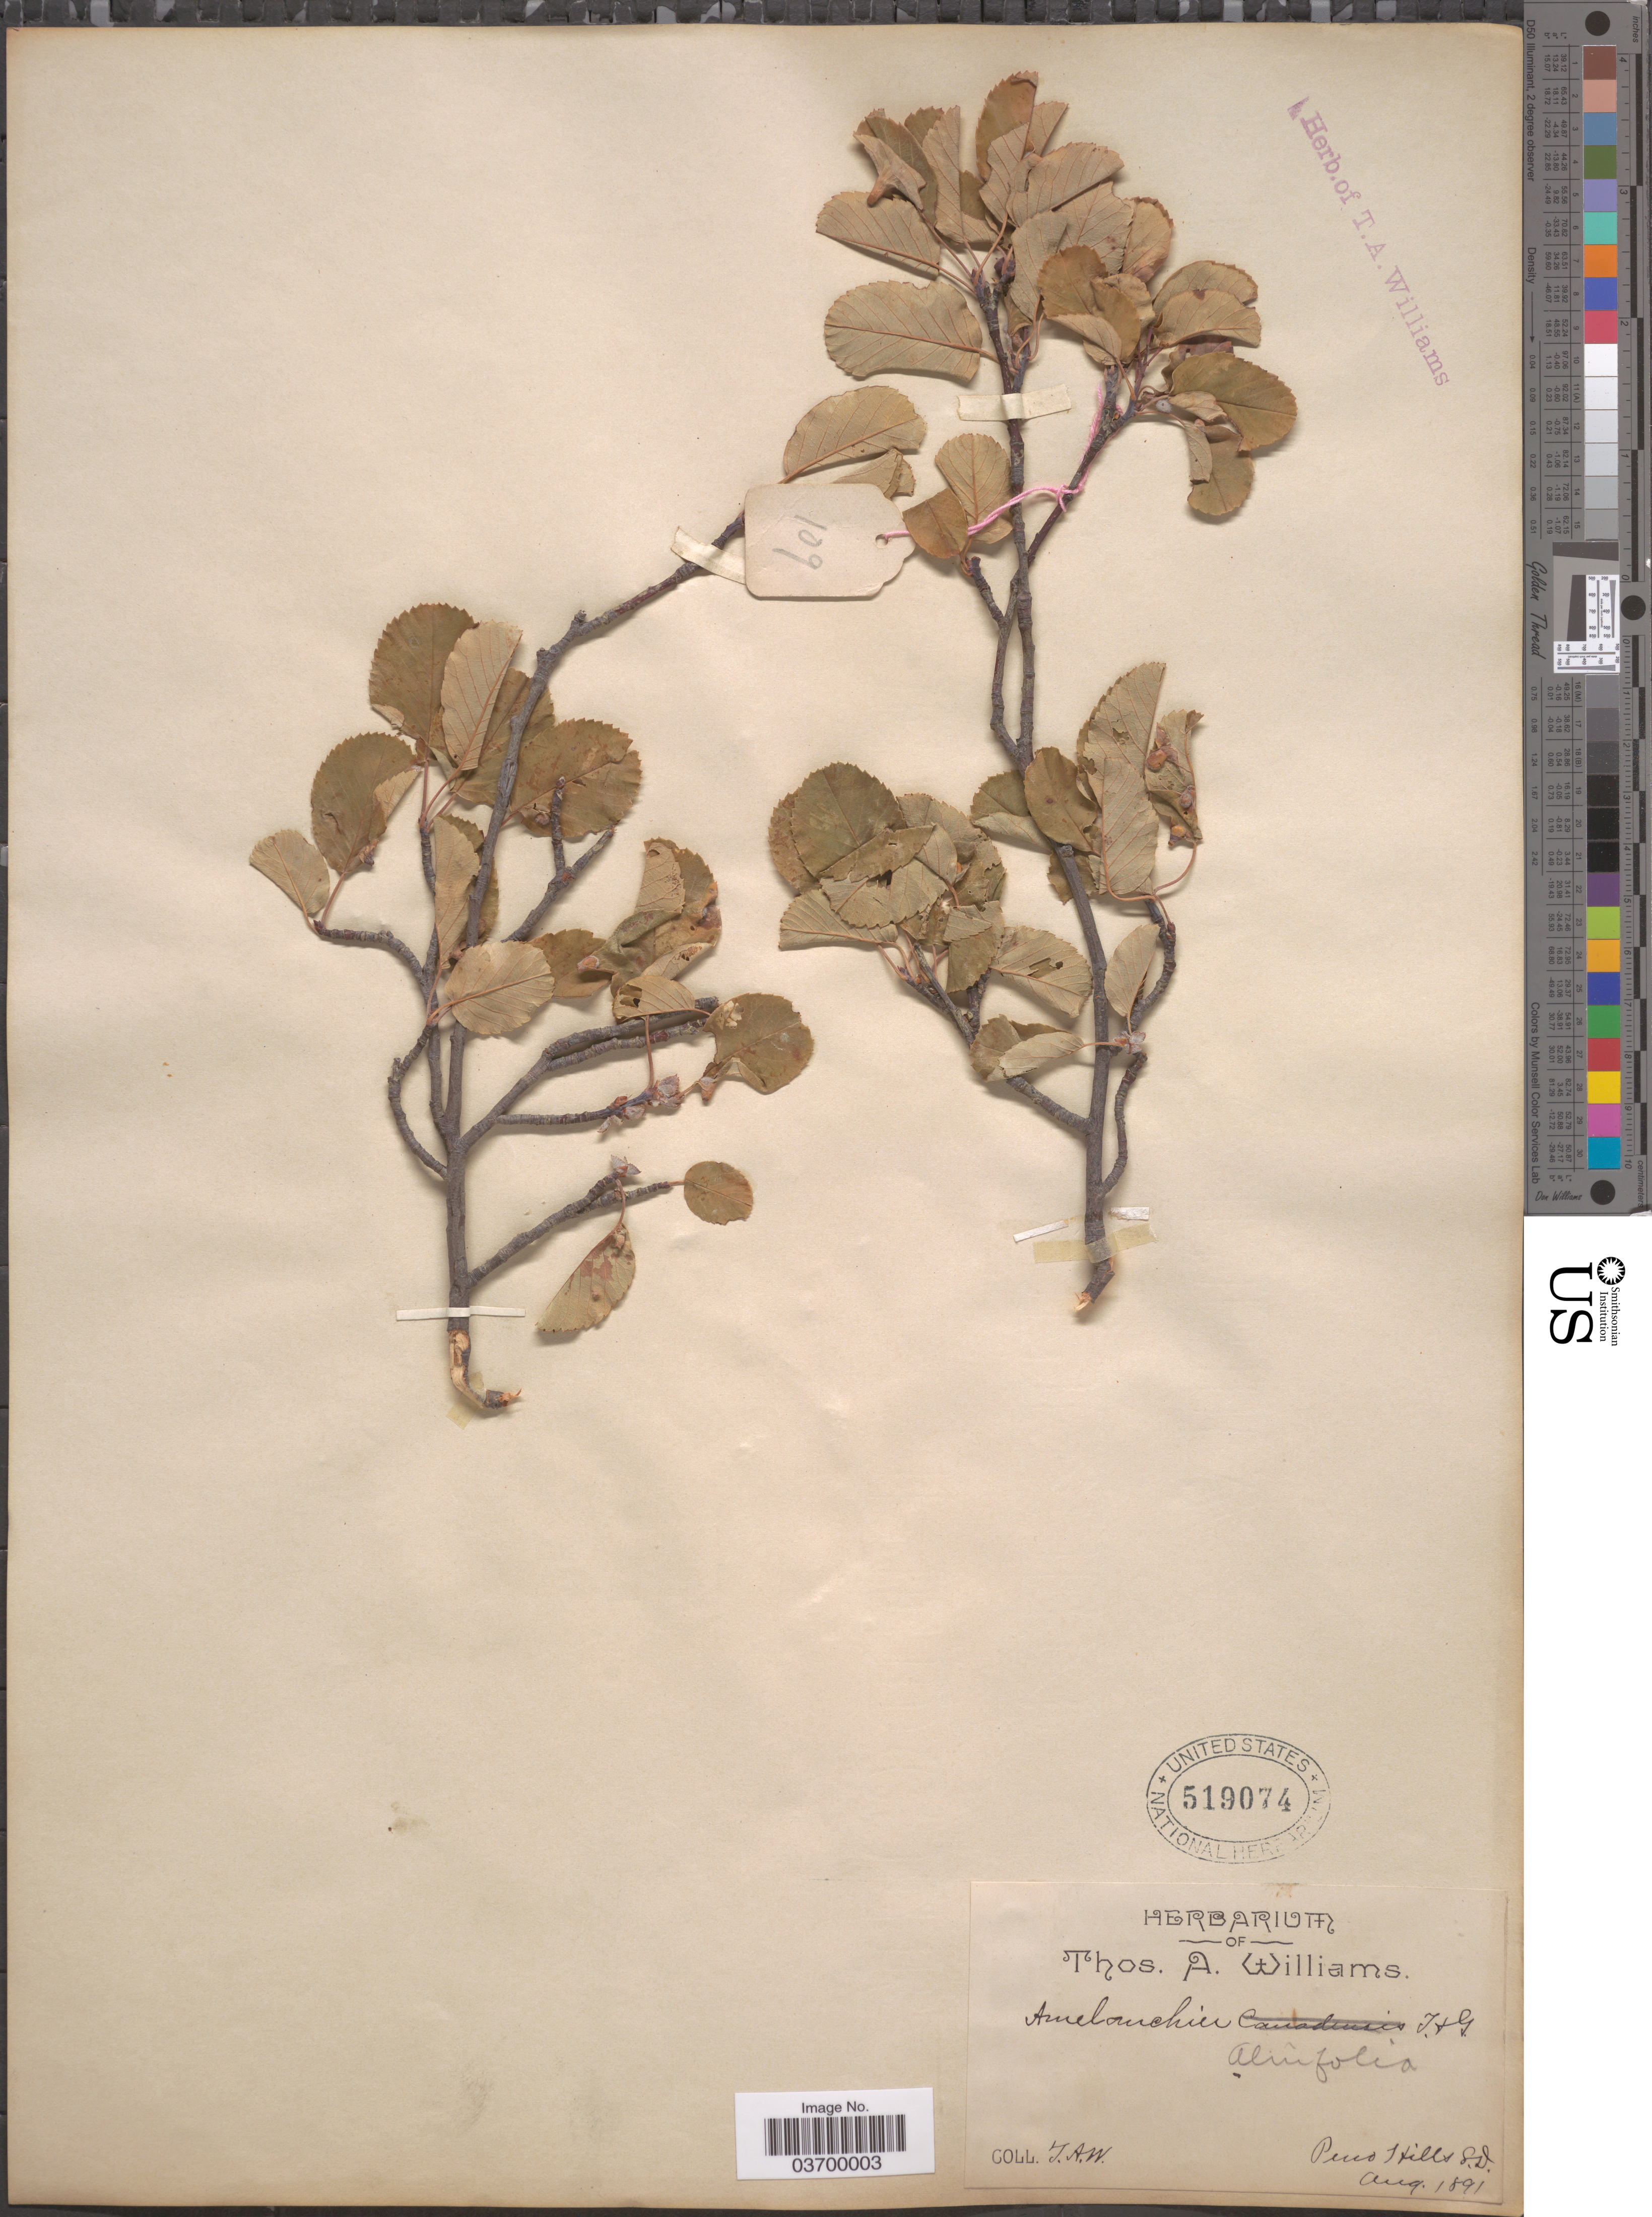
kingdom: Plantae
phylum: Tracheophyta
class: Magnoliopsida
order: Rosales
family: Rosaceae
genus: Amelanchier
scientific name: Amelanchier alnifolia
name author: (Nutt.) Nutt. ex M. Roem.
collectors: T. A. Williams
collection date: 1891-08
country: United States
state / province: South Dakota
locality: Peno Hills.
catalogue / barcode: US 519074